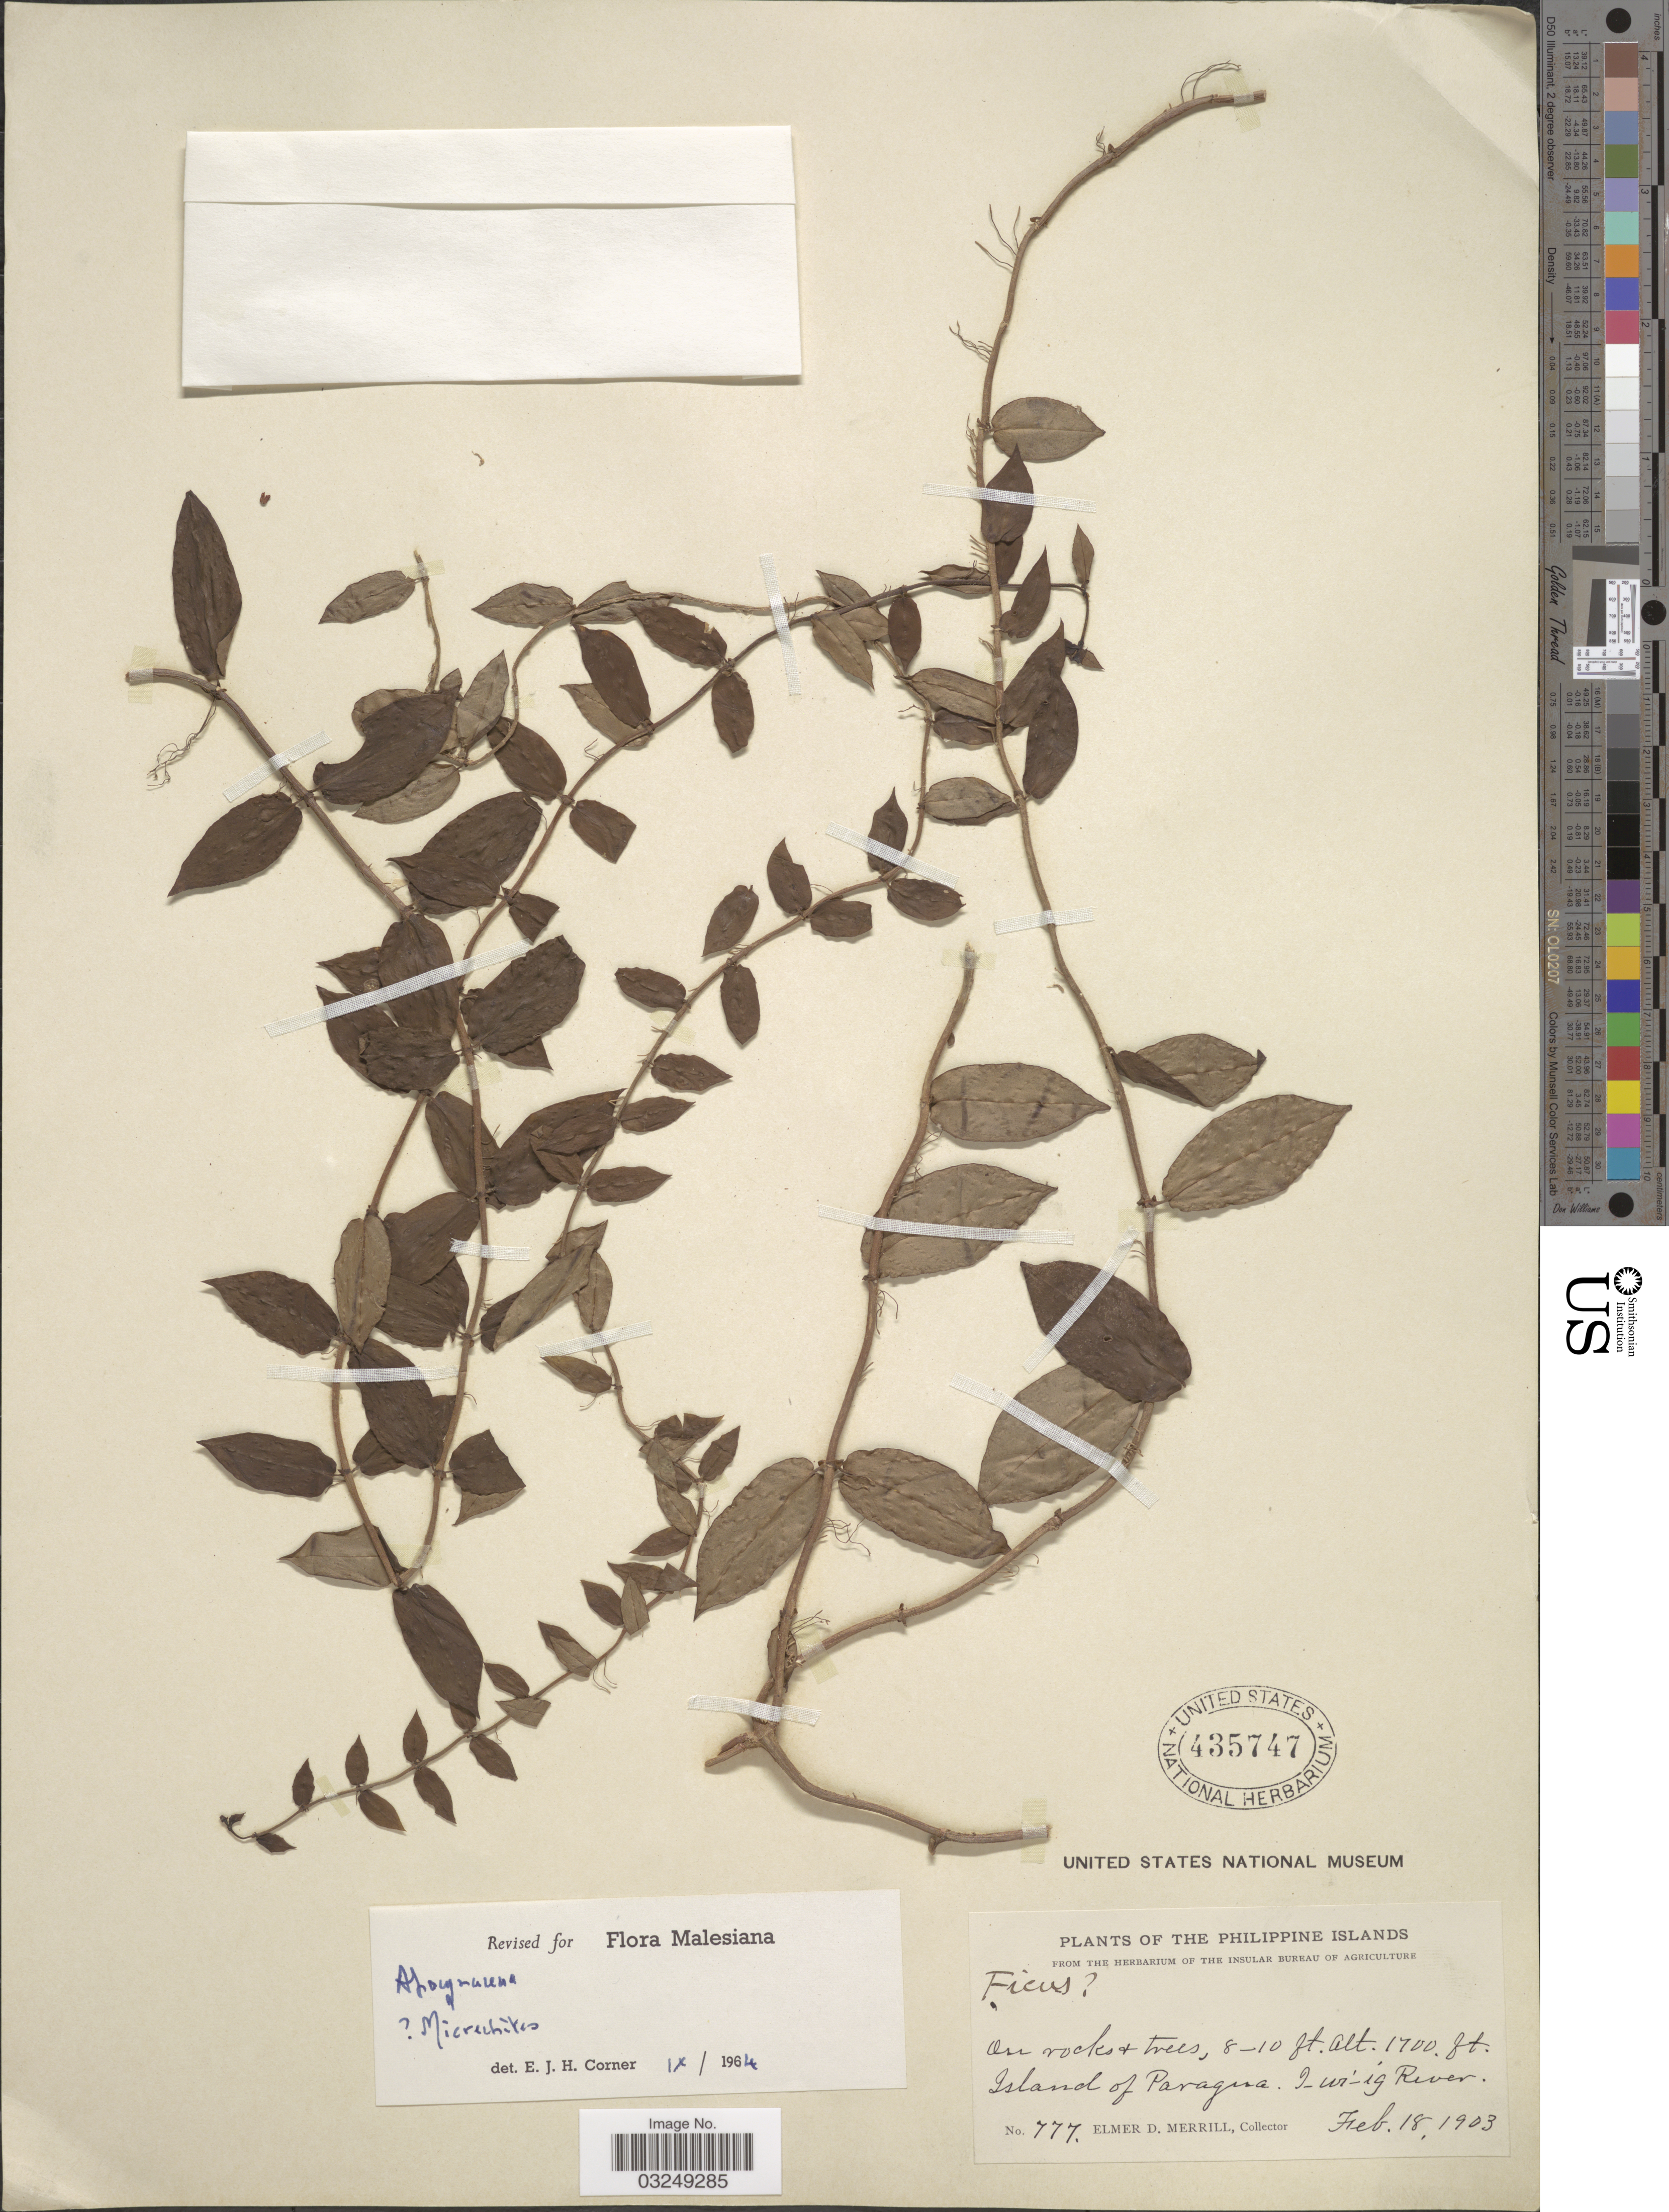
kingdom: Plantae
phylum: Tracheophyta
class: Magnoliopsida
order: Gentianales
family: Apocynaceae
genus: Ichnocarpus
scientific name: Ichnocarpus sp.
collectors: E. D. Merrill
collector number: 777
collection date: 1903-02-18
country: Philippines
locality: Philippine Islands. Island of Paragua, I-wi-ig River.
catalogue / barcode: US 435747